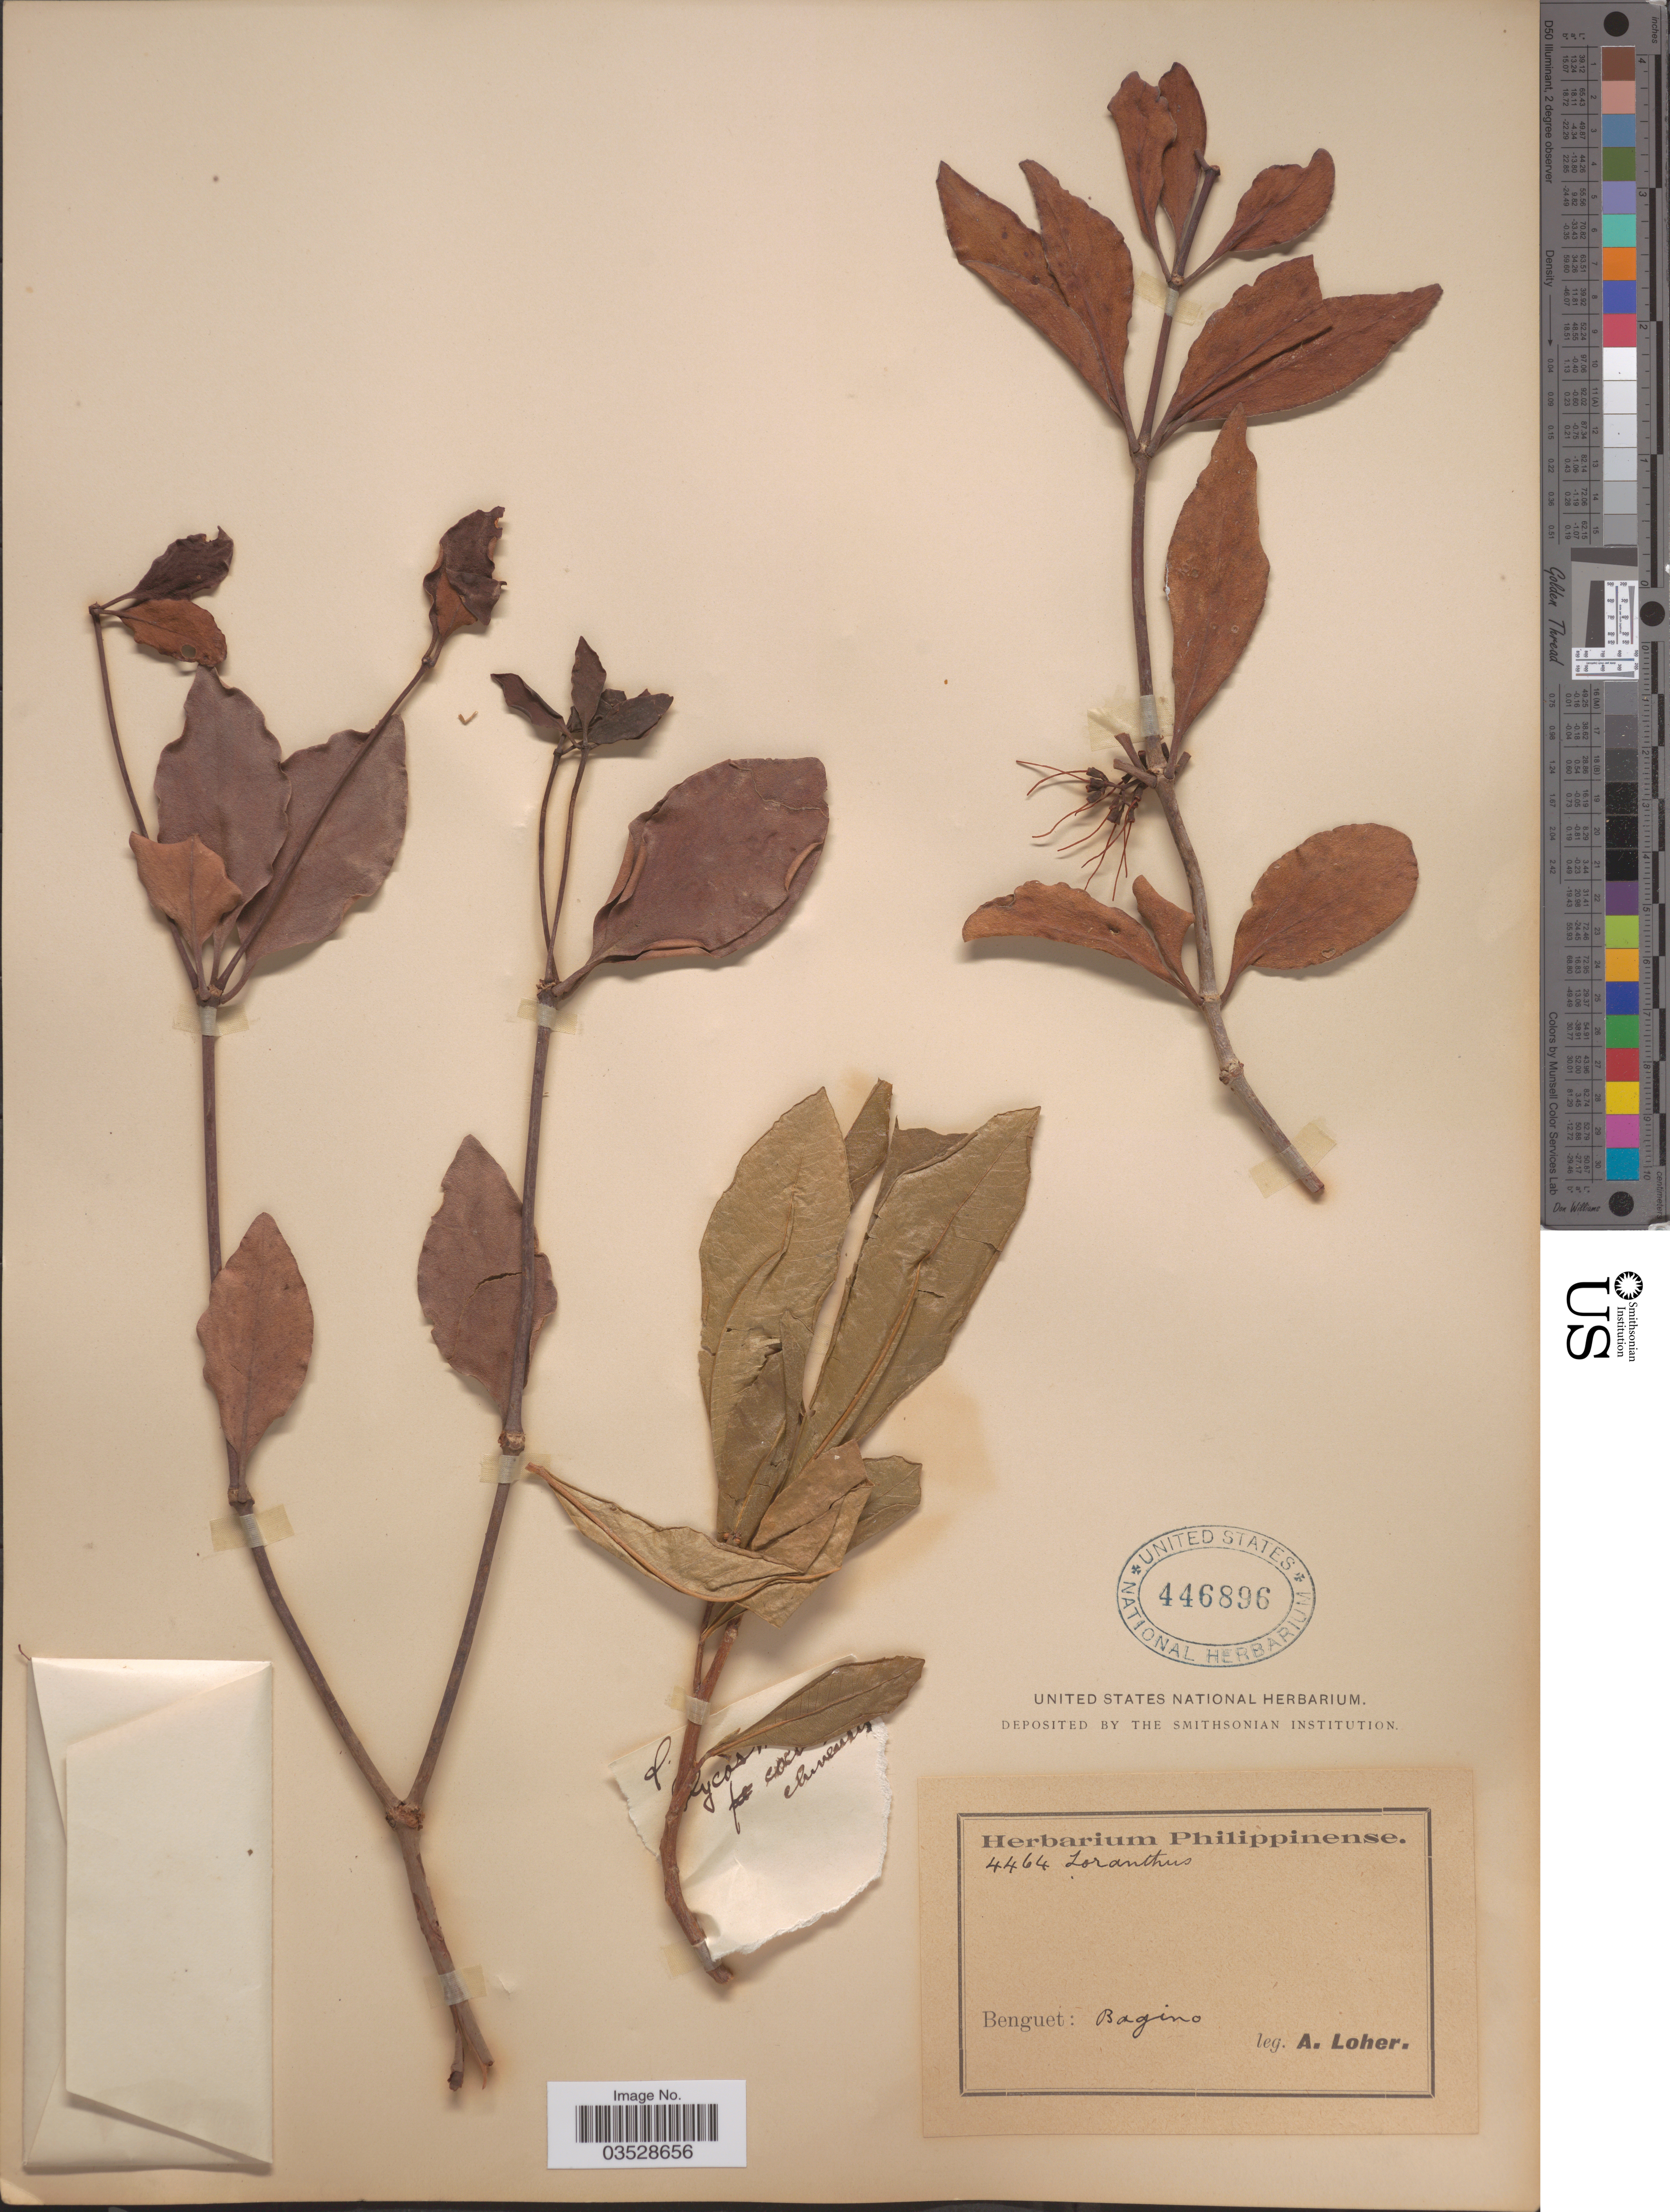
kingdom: Plantae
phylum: Tracheophyta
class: Magnoliopsida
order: Santalales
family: Loranthaceae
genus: Loranthus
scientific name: Loranthus sp.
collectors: A. Loher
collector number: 4464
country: Philippines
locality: Benguet: Bagino.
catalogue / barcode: US 446896